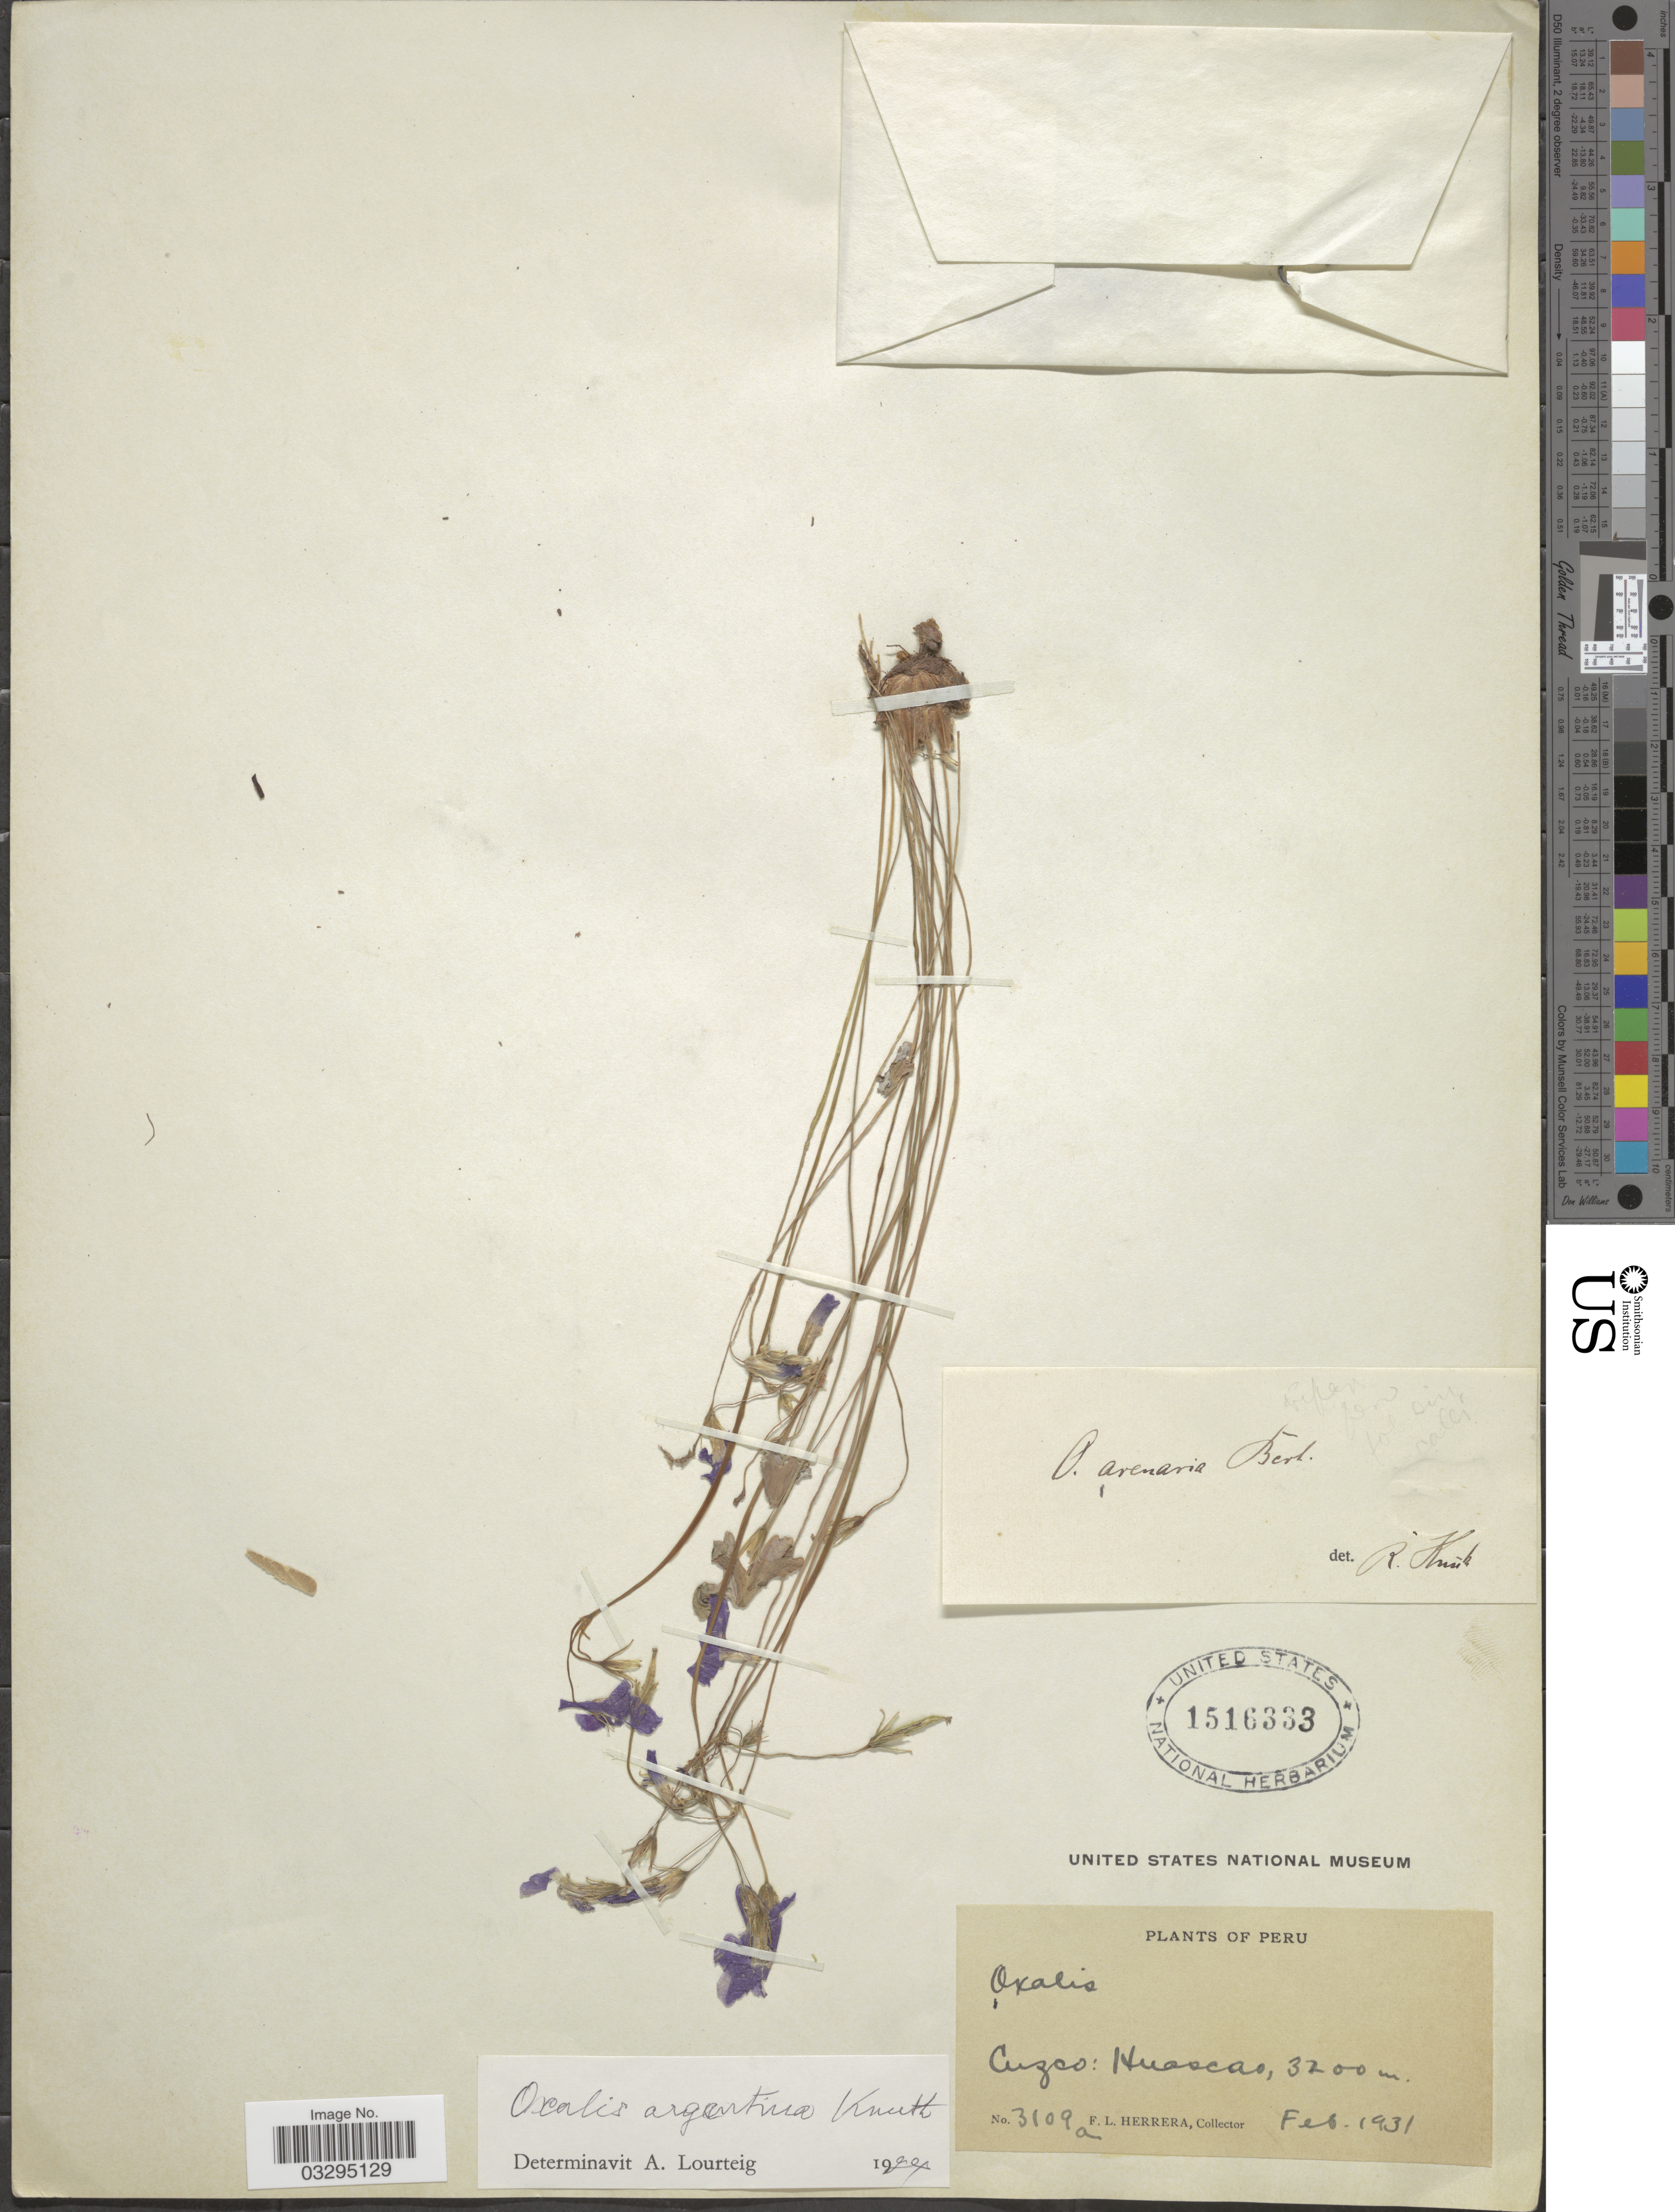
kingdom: Plantae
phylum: Tracheophyta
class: Magnoliopsida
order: Oxalidales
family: Oxalidaceae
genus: Oxalis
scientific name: Oxalis argentina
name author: R. Knuth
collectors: F. L. Herrera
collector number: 3109a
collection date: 1931-02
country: Peru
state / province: Cusco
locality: Cuzco: Huascao.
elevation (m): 3200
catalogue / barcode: US 1516333